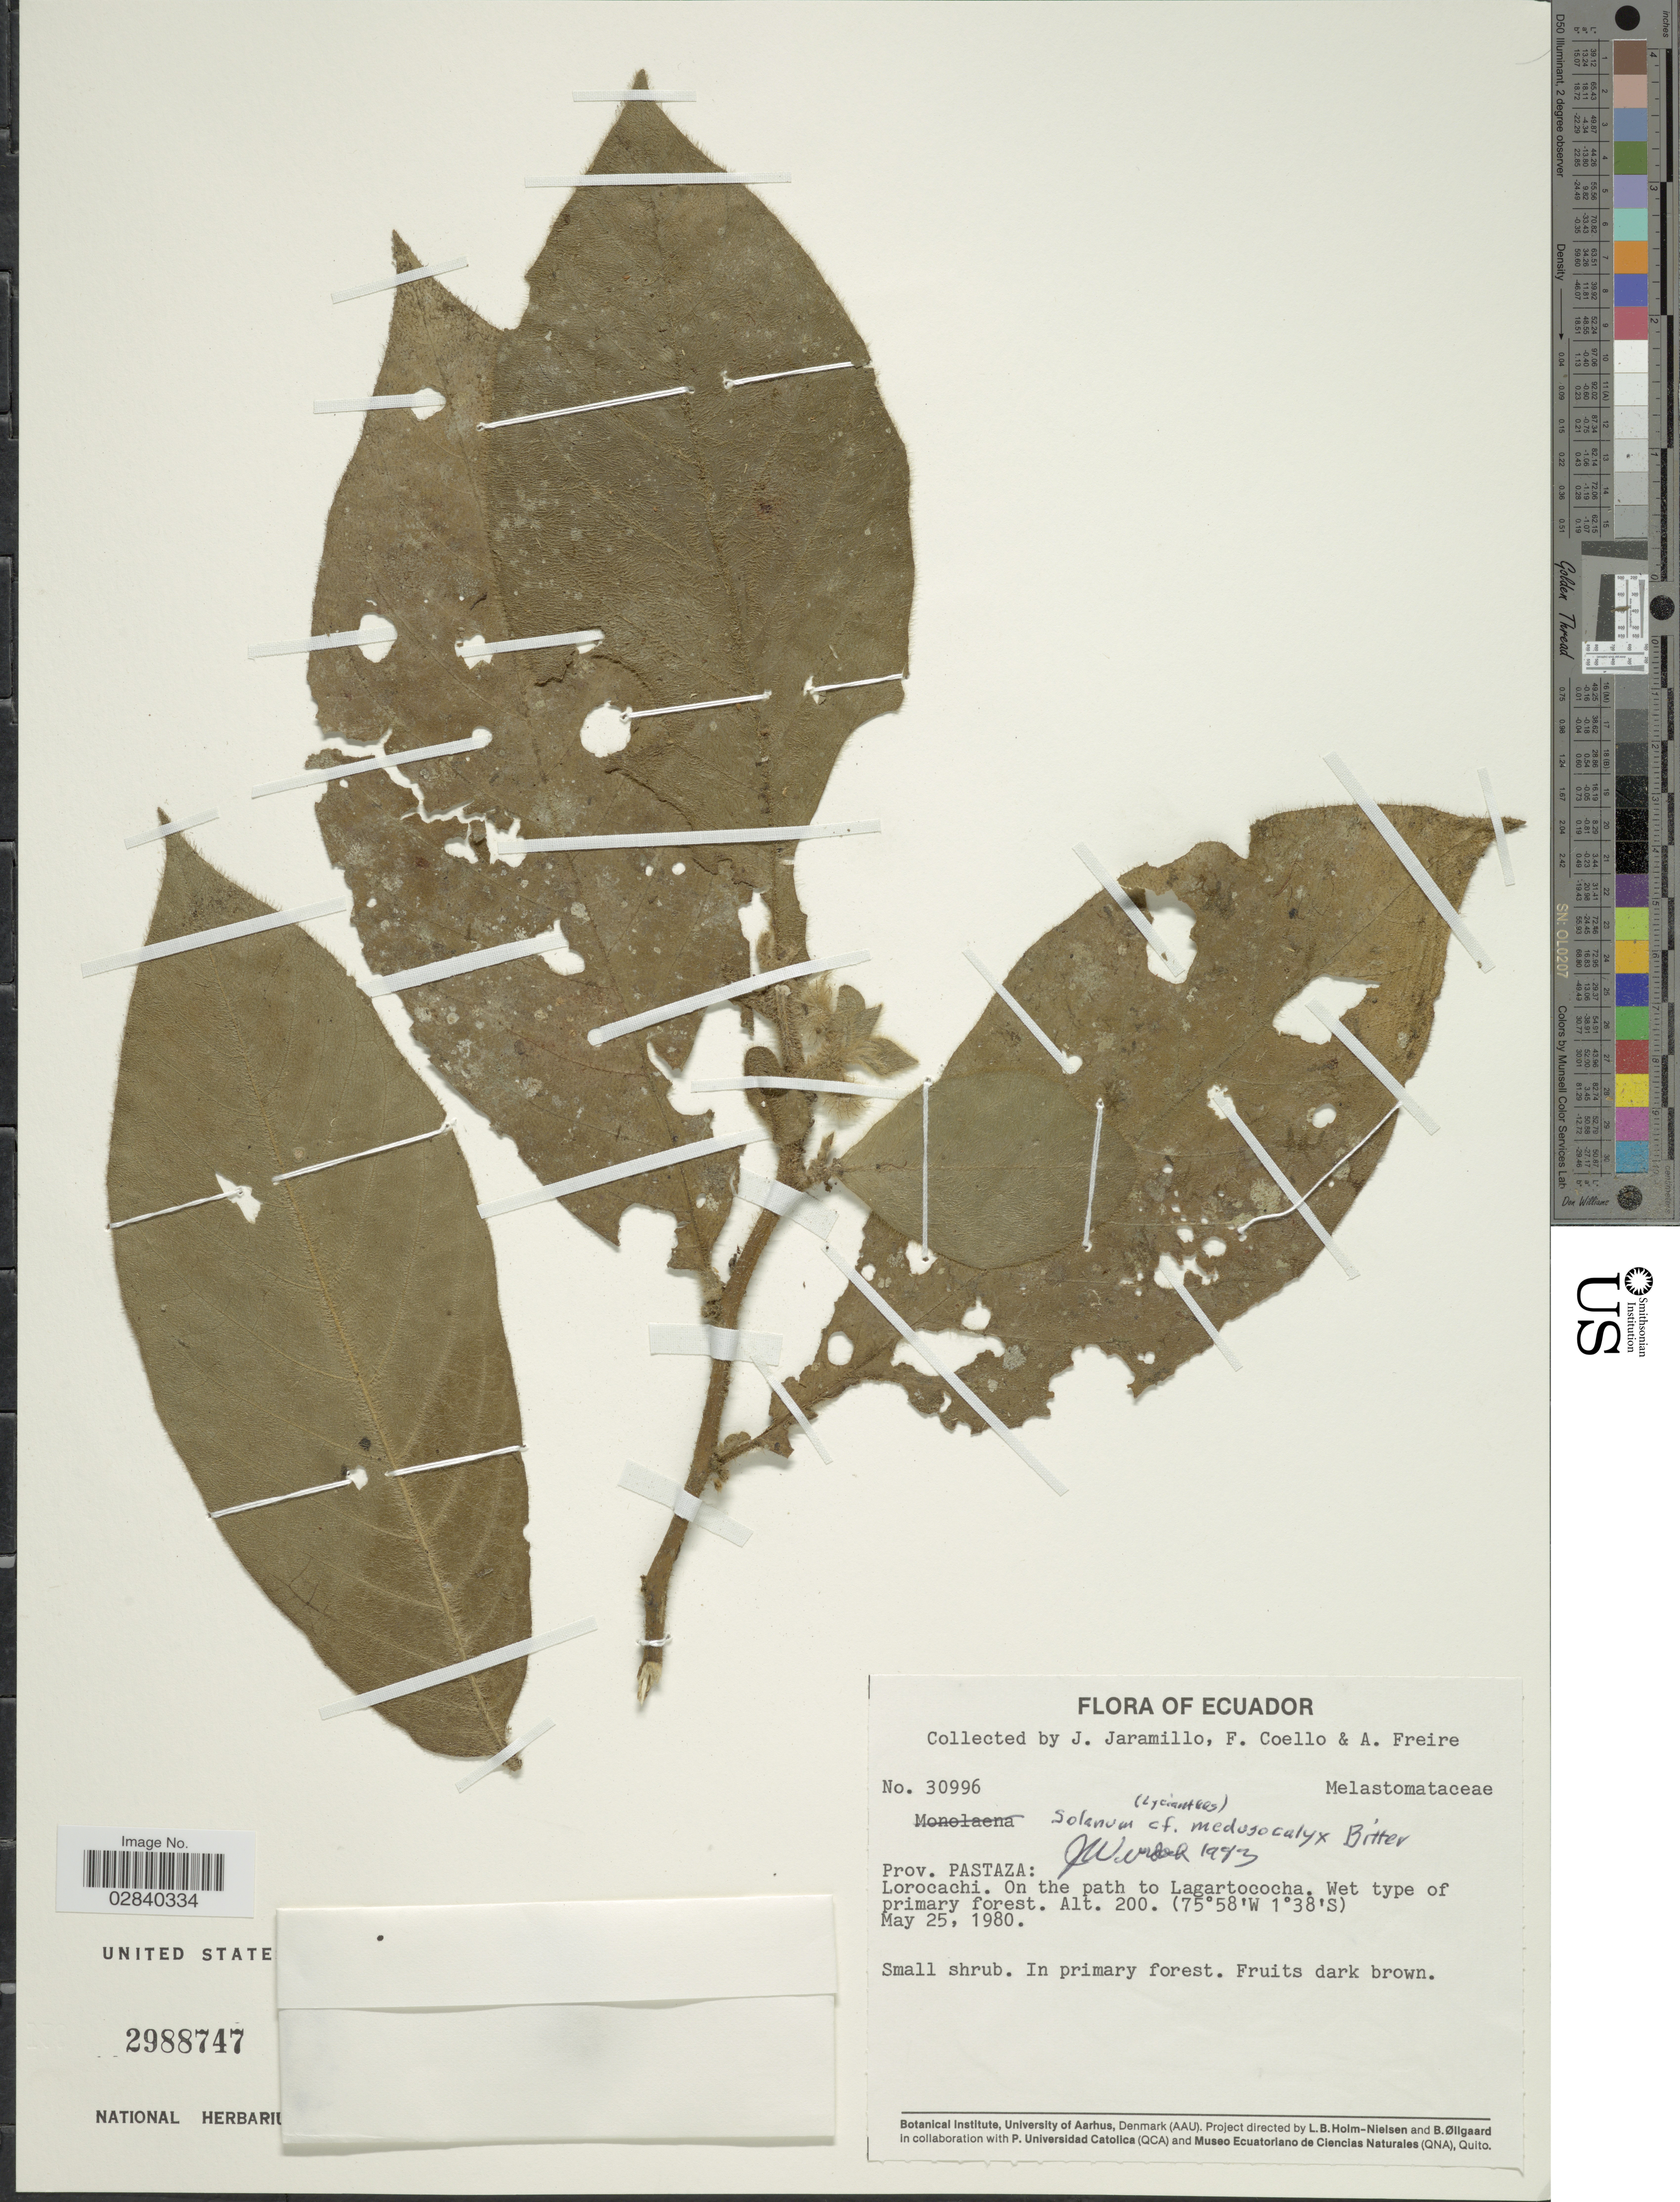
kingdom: Plantae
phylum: Tracheophyta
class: Magnoliopsida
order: Solanales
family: Solanaceae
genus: Lycianthes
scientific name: Lycianthes medusocalyx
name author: (Bitter) Bitter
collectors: J. Jaramillo, F. Coello & A. Freire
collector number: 30996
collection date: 1980-05-25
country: Ecuador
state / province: Pastaza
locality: Prov. Pastaza: Lorocachi. On the path to Lagartococha.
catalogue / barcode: US 2988747